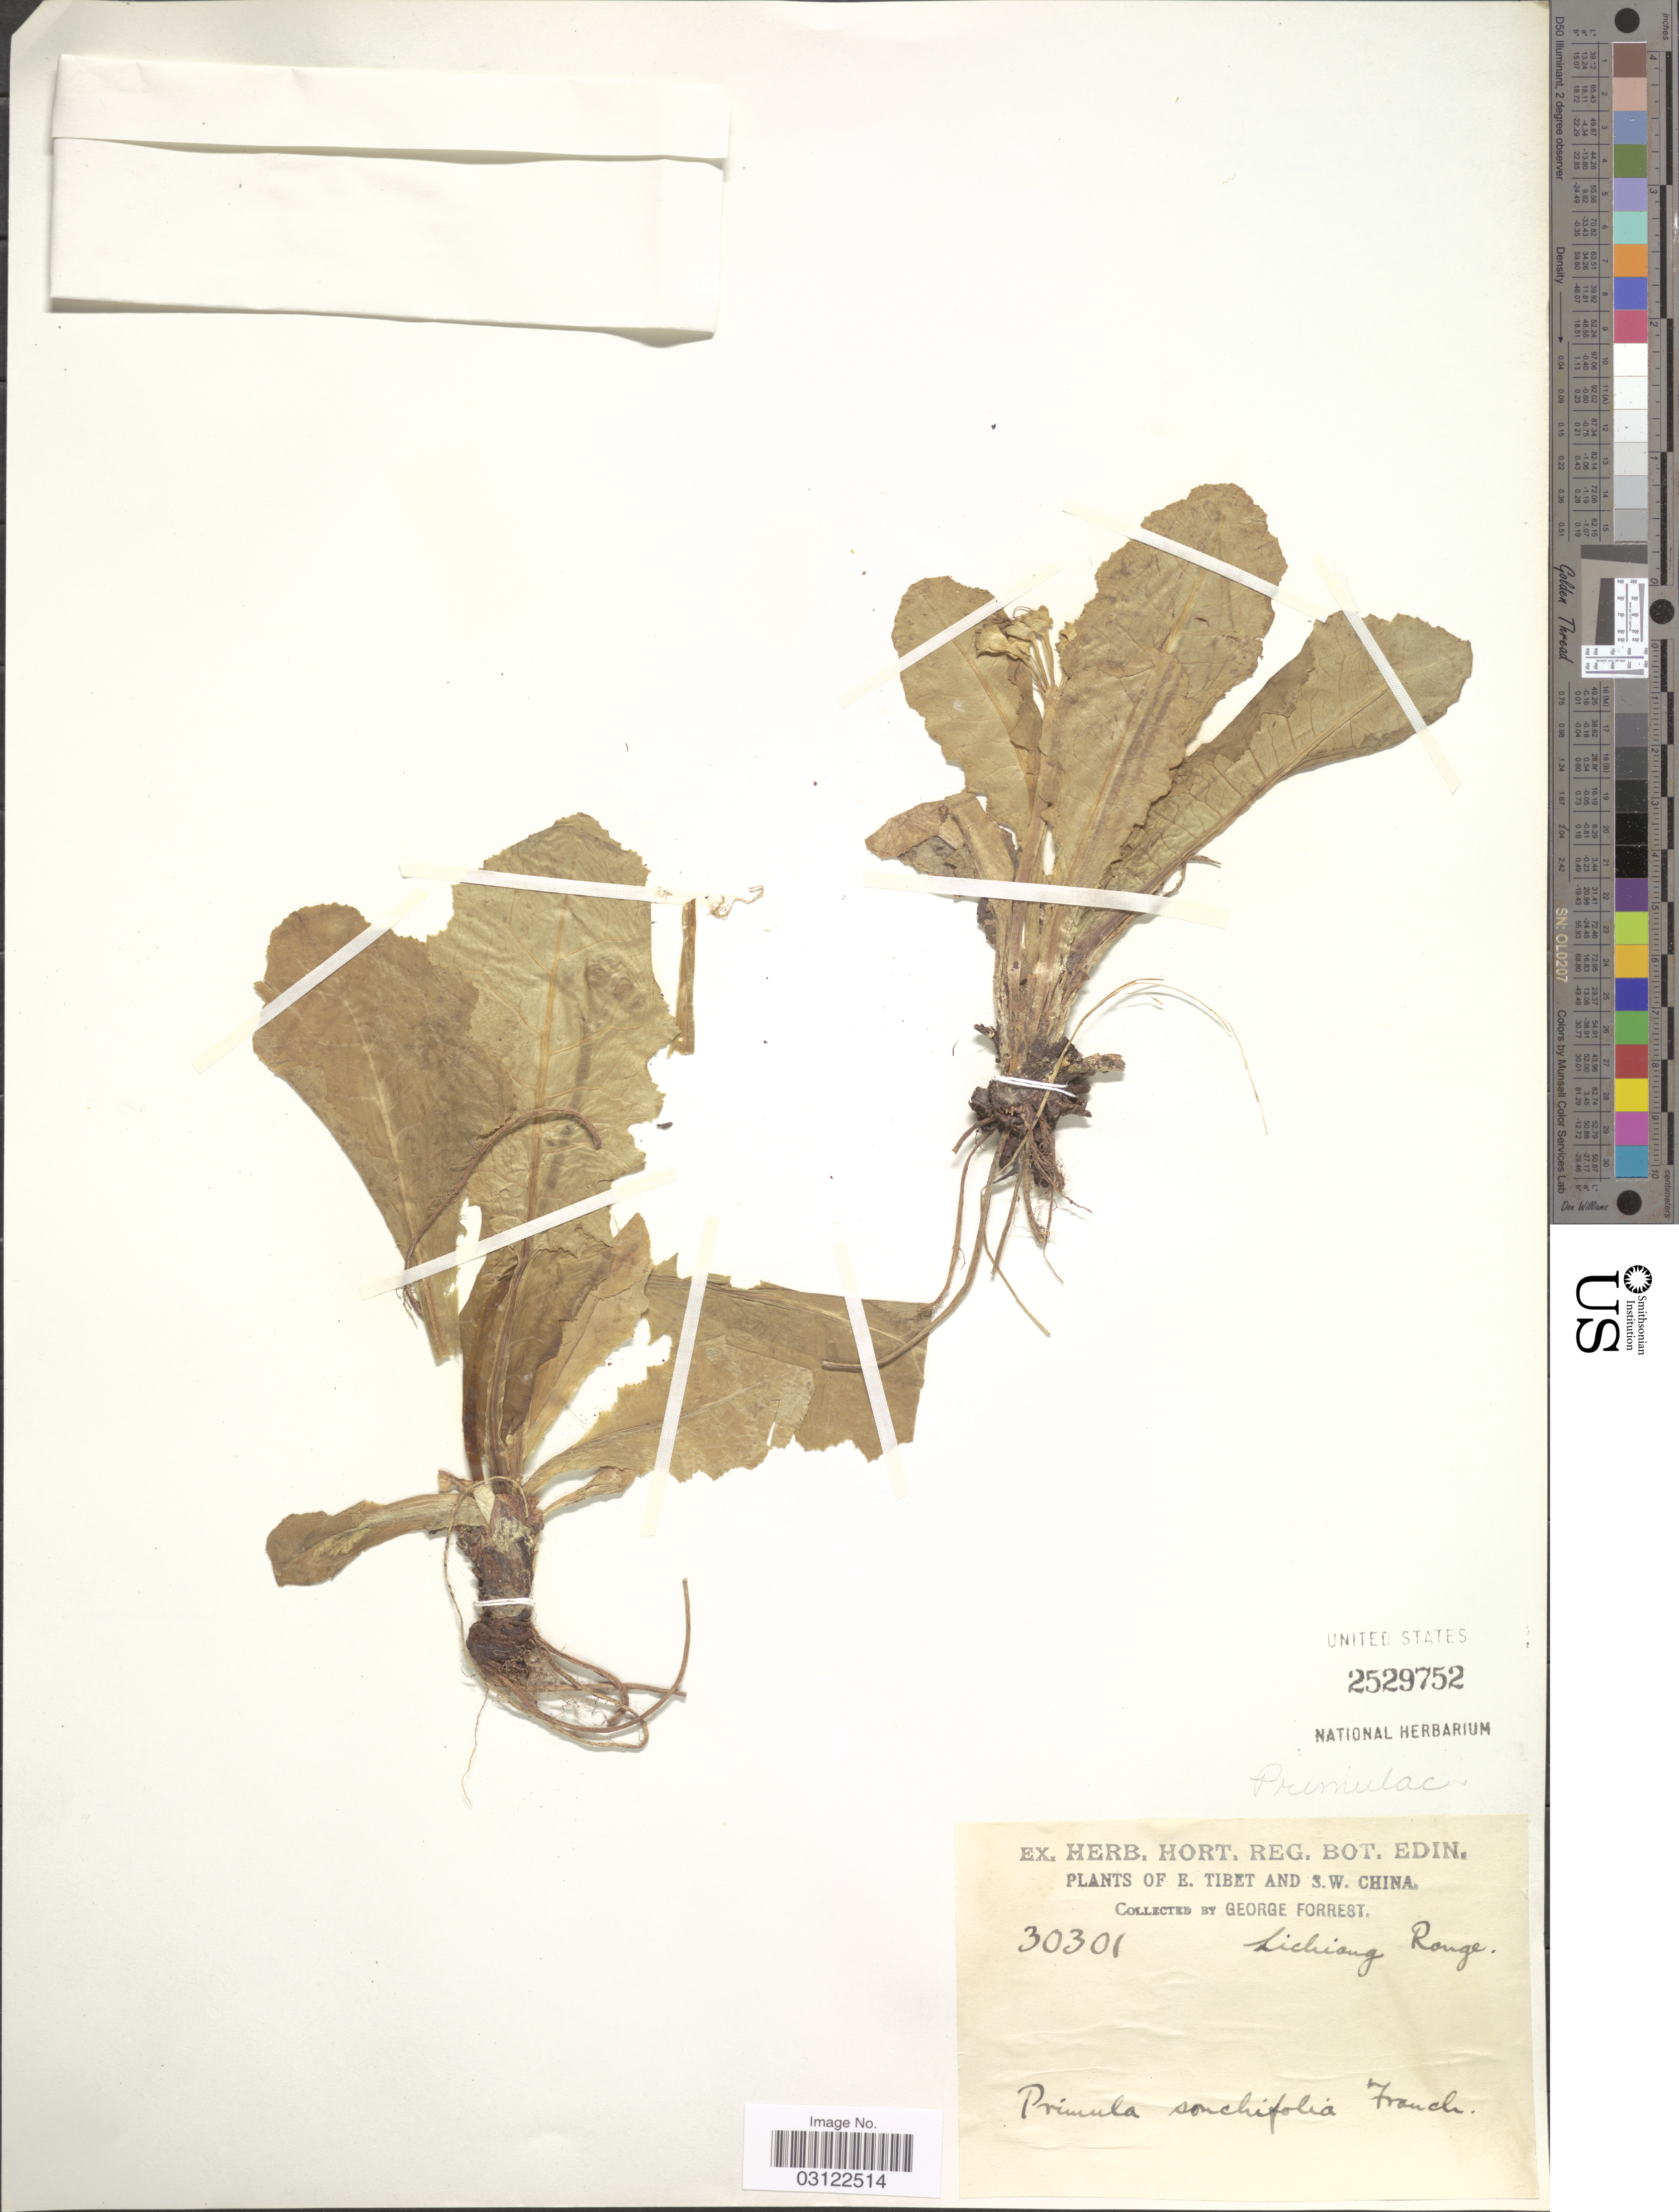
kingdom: Plantae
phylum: Tracheophyta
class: Magnoliopsida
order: Ericales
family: Primulaceae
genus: Primula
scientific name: Primula sonchifolia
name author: Franch.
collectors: G. Forrest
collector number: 30301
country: China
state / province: Xizang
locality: E. Tibet and S.W. China. Lichiang Range.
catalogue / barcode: US 2529752